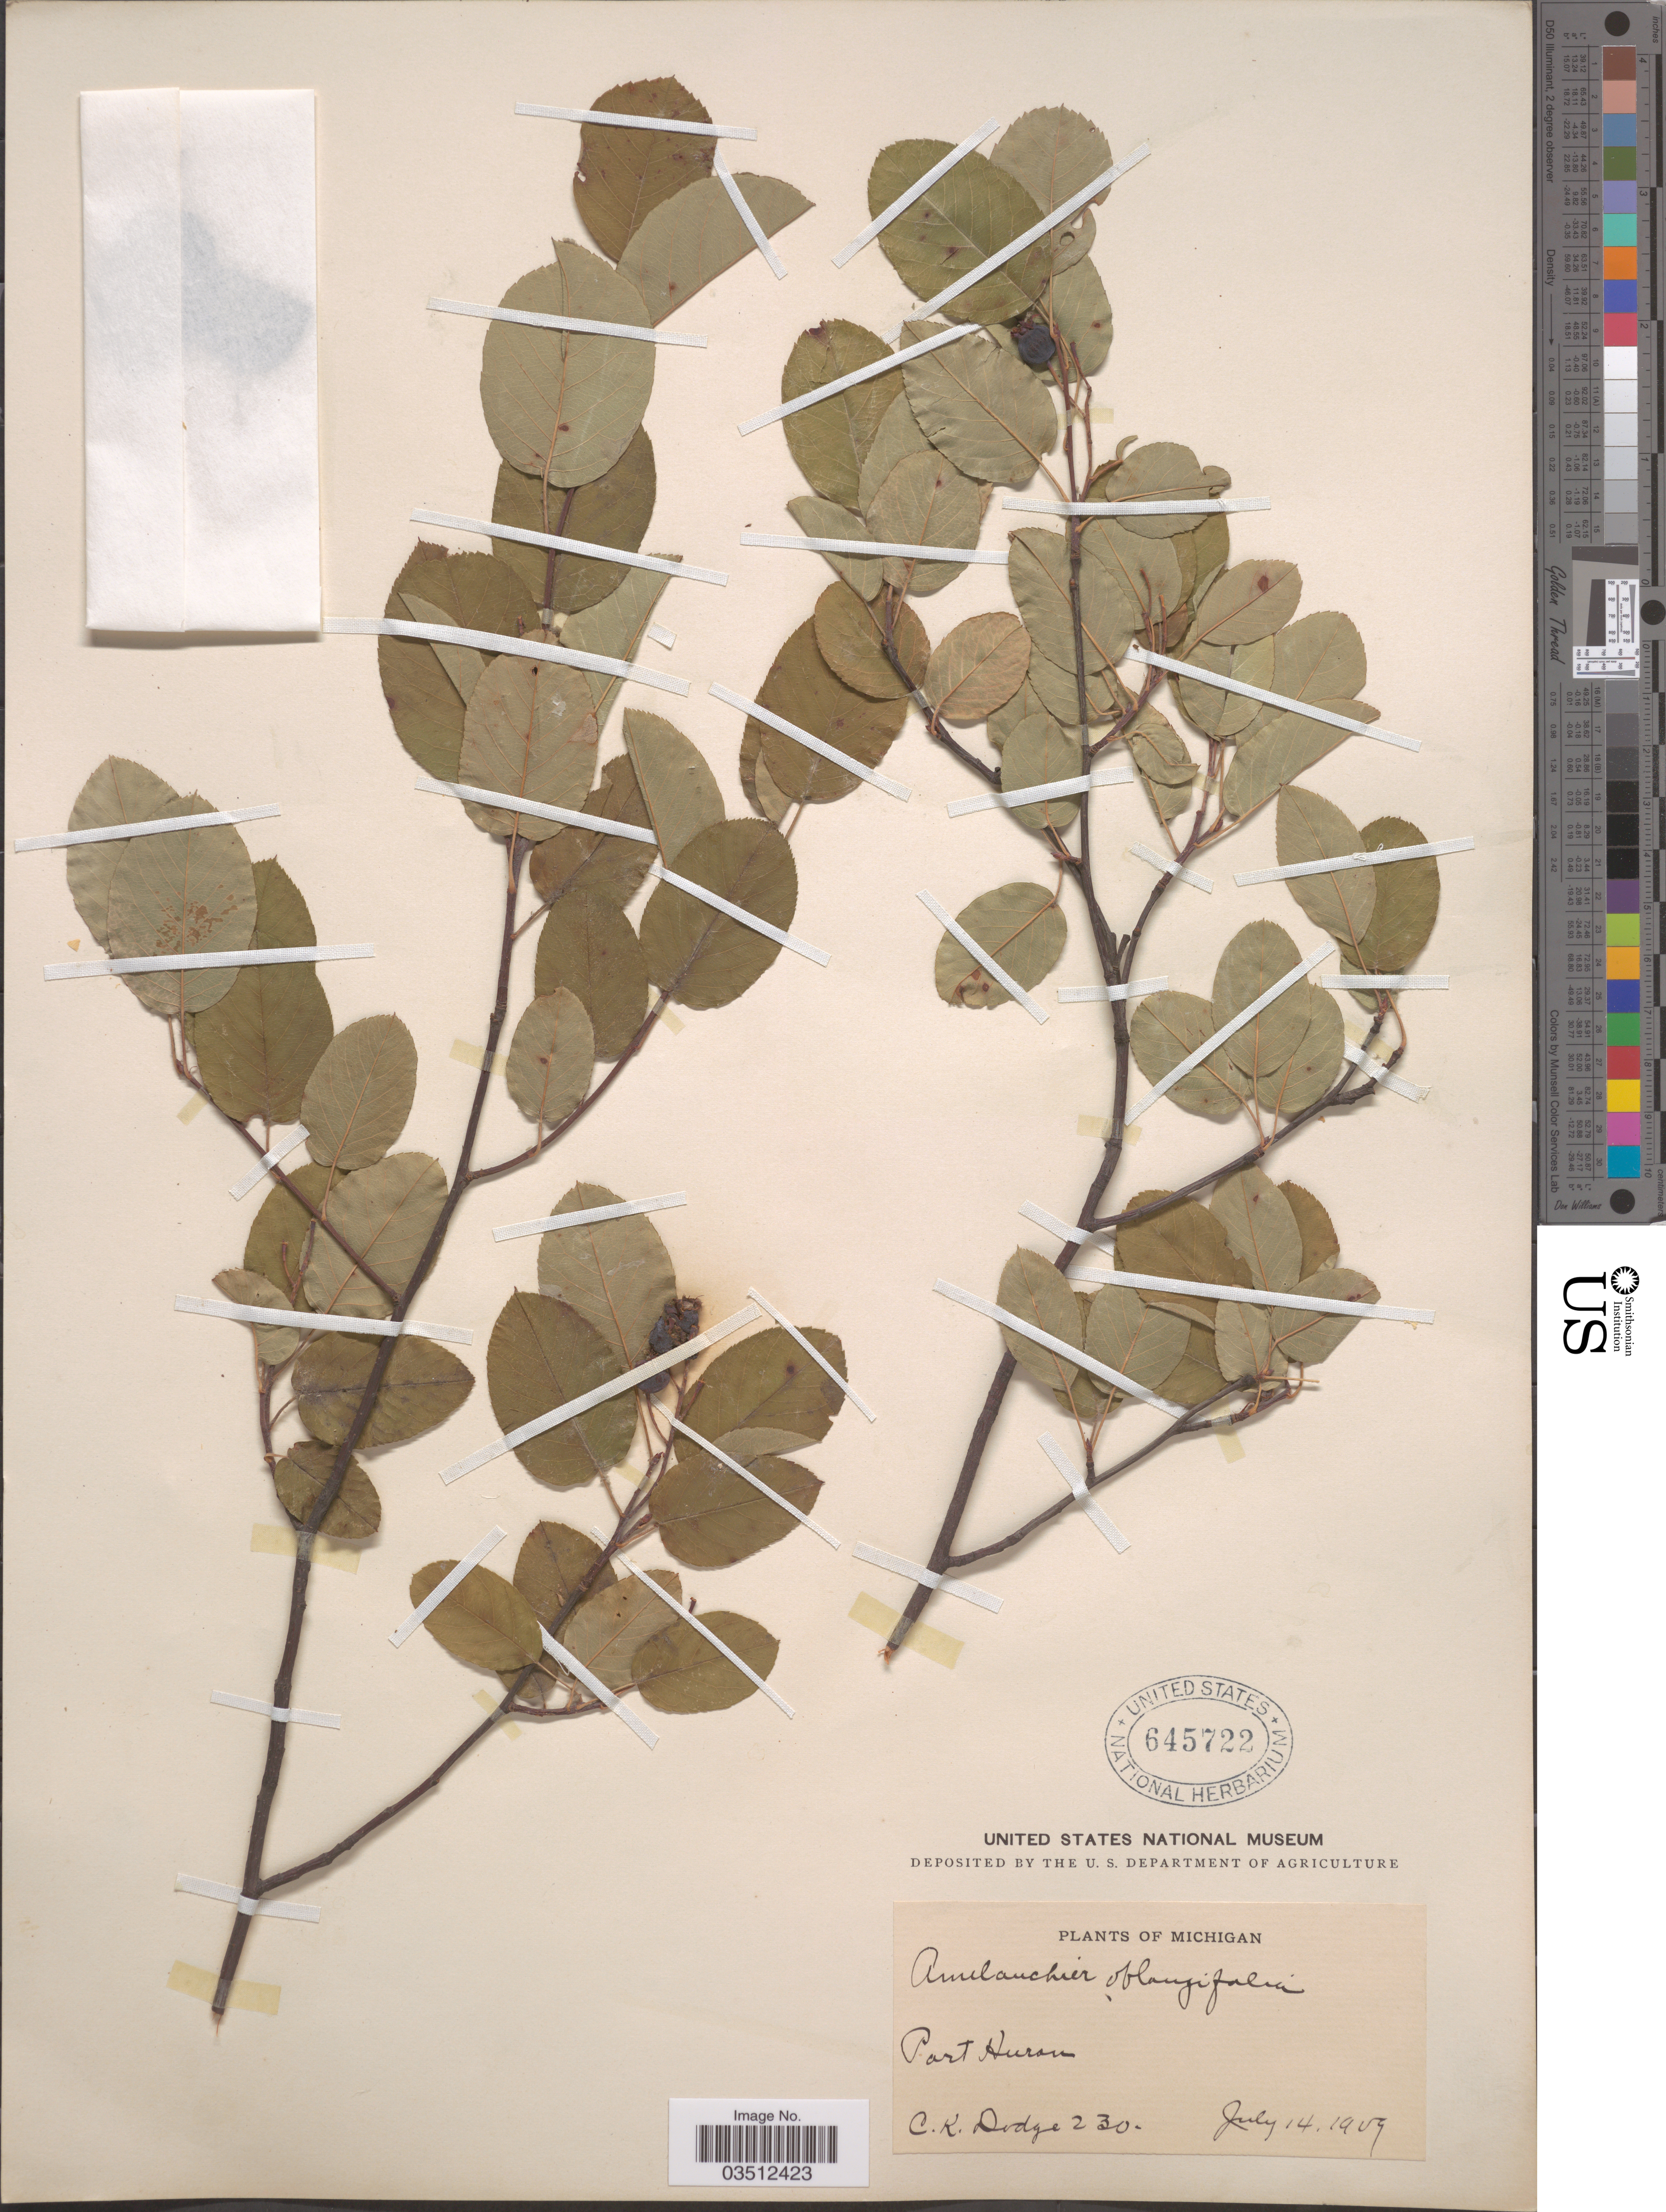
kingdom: Plantae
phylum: Tracheophyta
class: Magnoliopsida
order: Rosales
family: Rosaceae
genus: Amelanchier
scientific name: Amelanchier oblongifolia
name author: (Torr. & A. Gray) M. Roem.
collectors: C. Dodge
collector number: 230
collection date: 1909-07-14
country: United States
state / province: Michigan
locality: Port Huron.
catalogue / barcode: US 645722